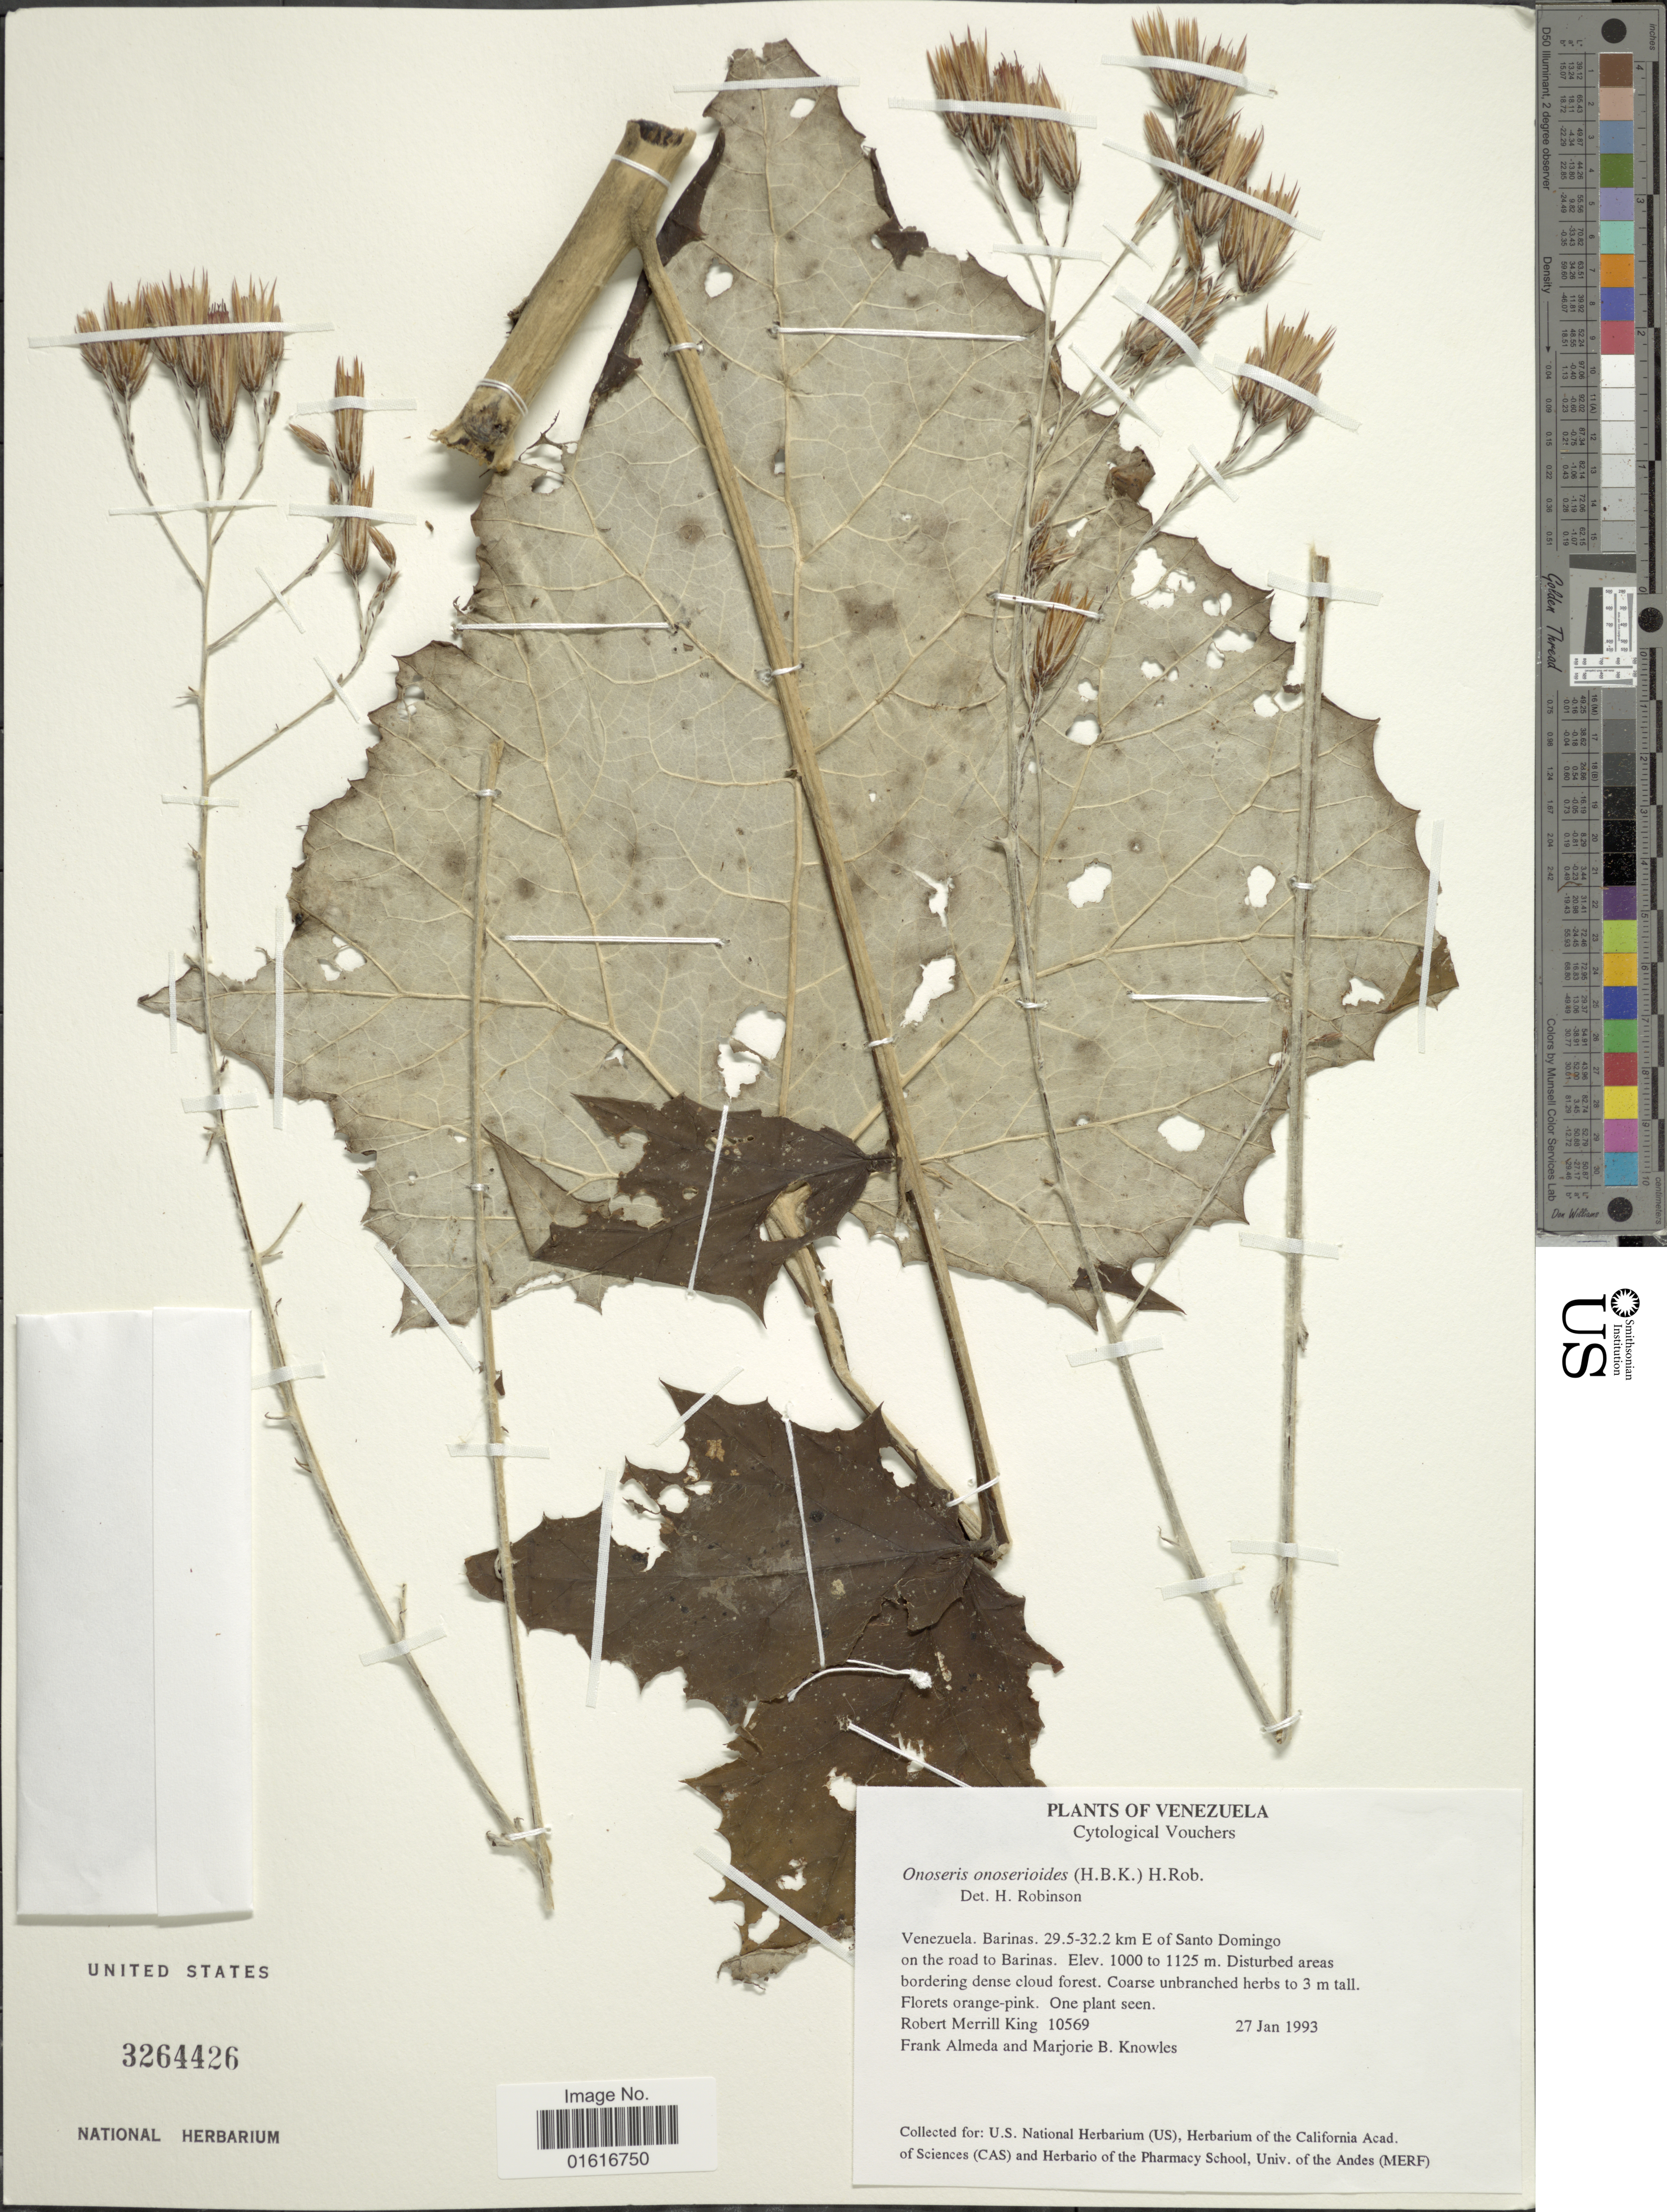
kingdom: Plantae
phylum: Tracheophyta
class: Magnoliopsida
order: Asterales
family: Asteraceae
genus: Onoseris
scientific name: Onoseris onoseroides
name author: (Kunth) B.L. Rob.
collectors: R. M. King, F. Almeda & M. B. Knowles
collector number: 10569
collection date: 1993-01-27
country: Venezuela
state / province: Barinas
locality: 29.5-32.2 km E of Santo Domingo on the road to Barinas.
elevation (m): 1000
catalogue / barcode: US 3264426